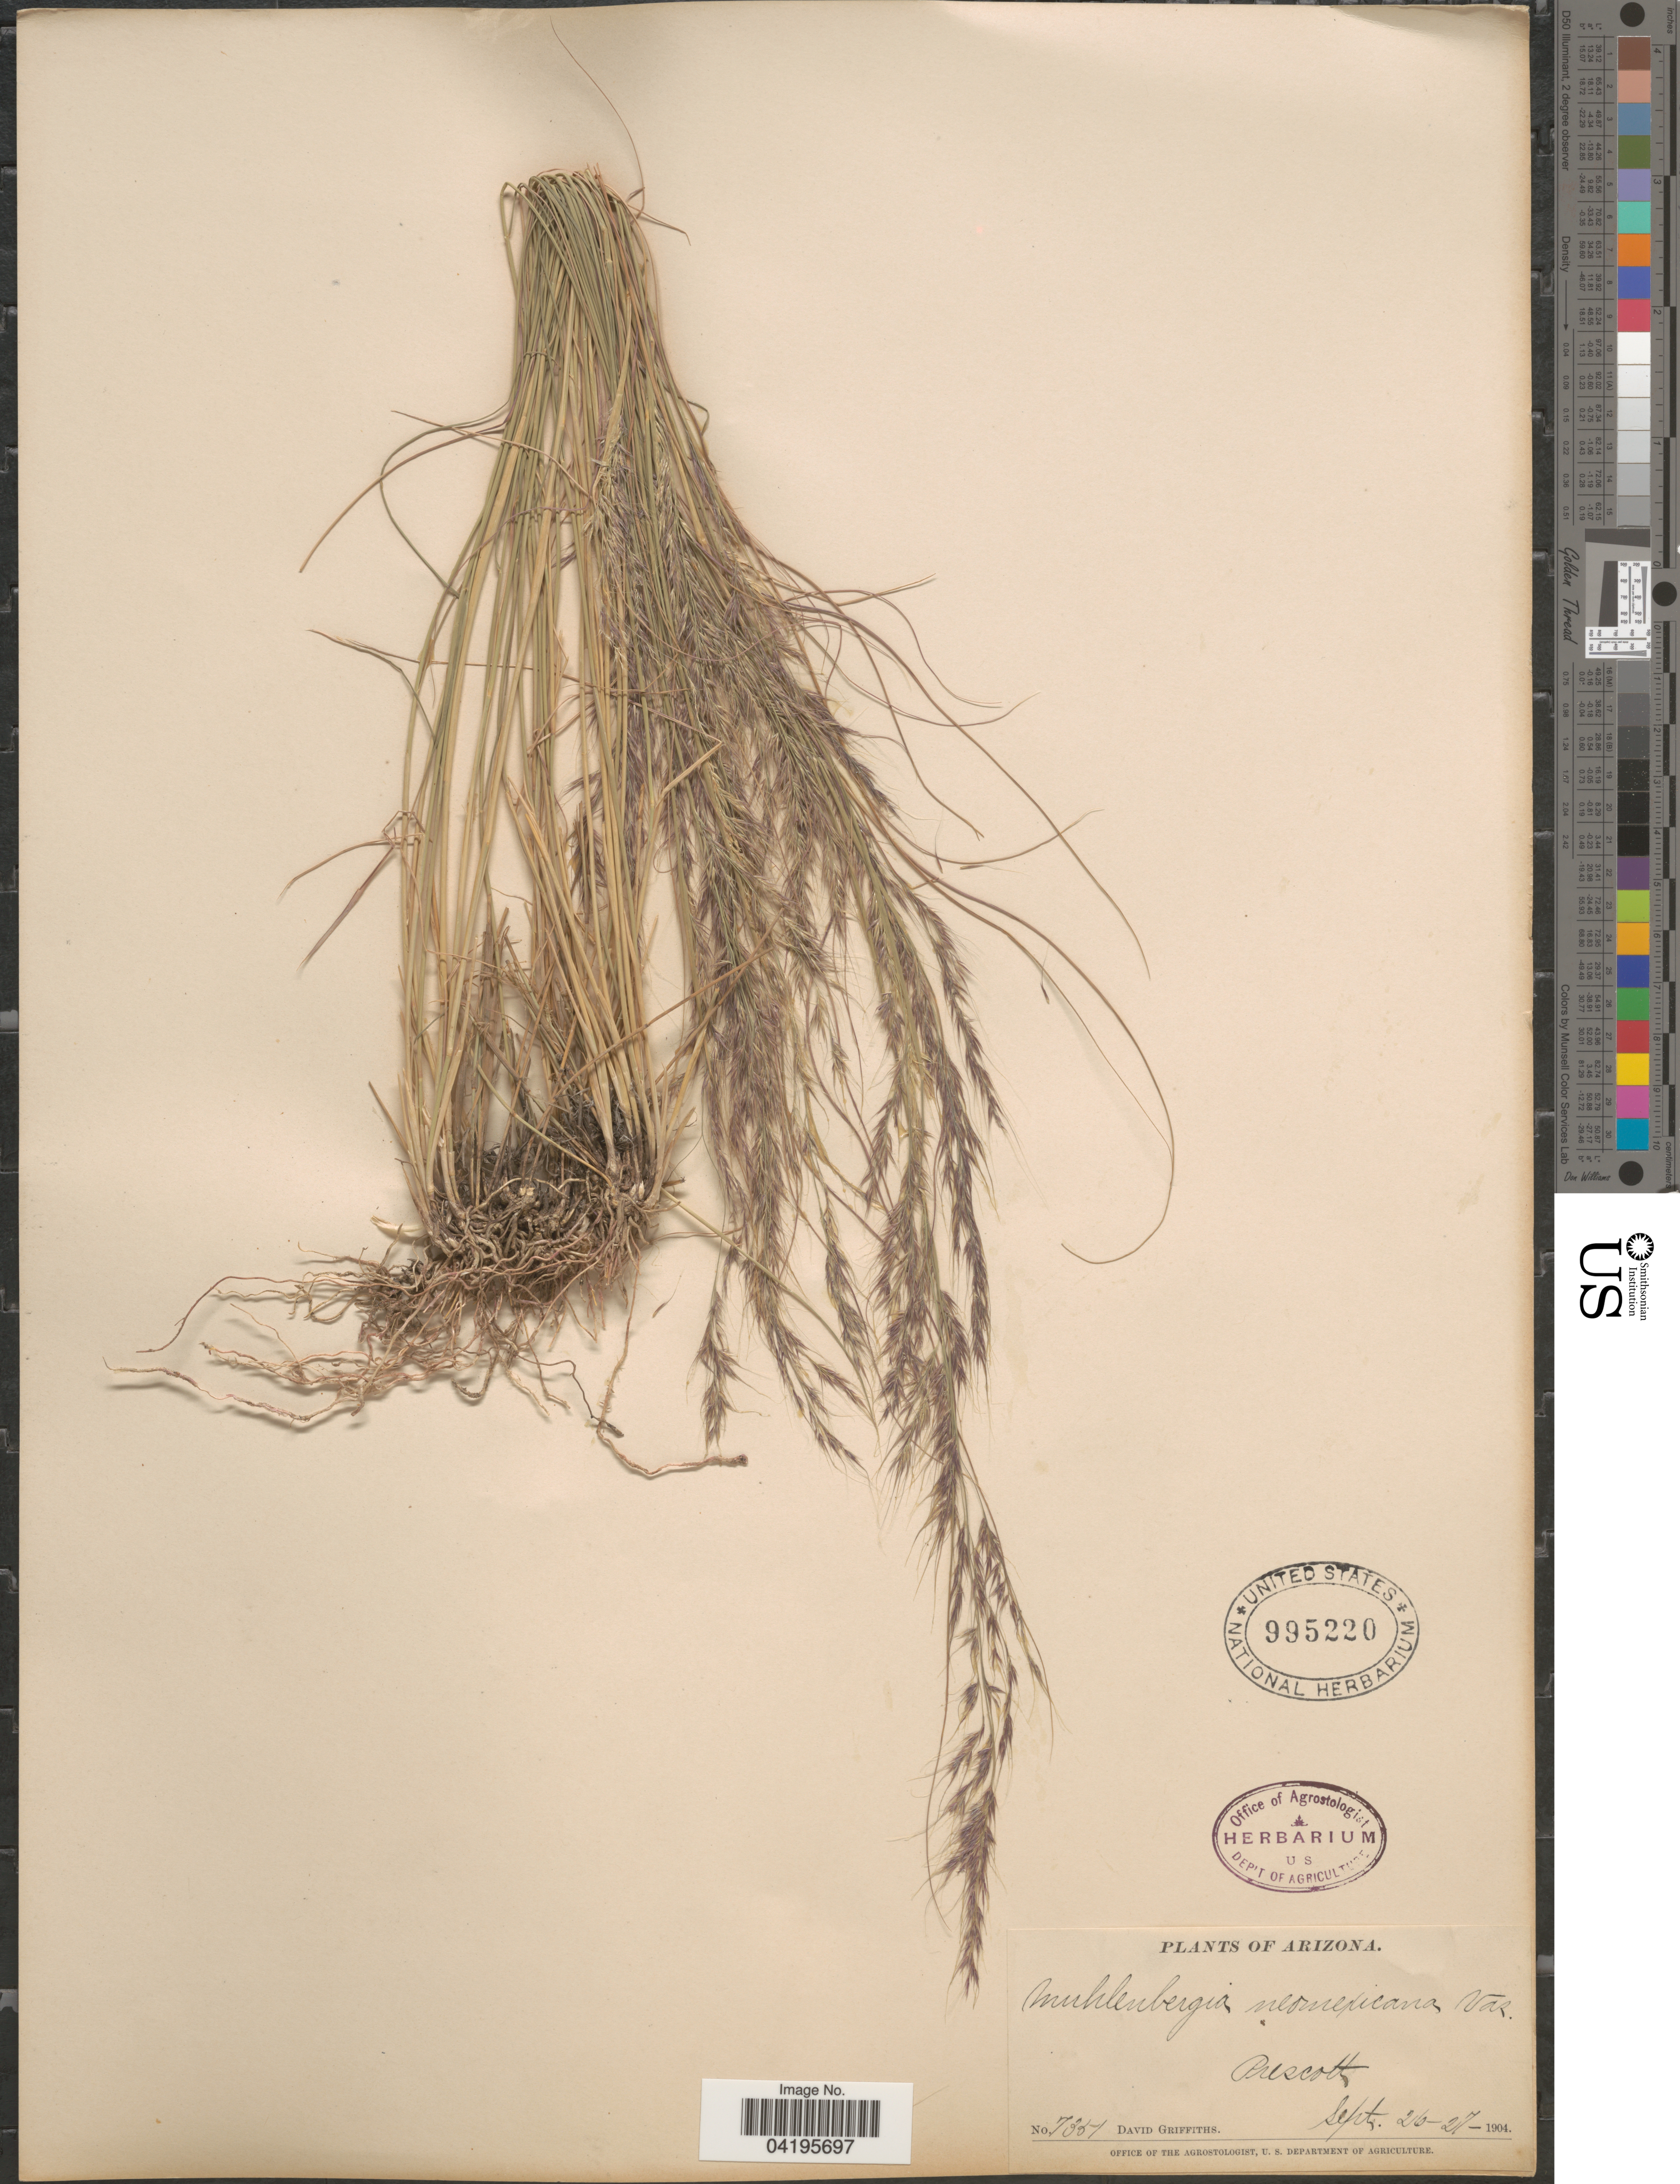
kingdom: Plantae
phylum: Tracheophyta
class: Liliopsida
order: Poales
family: Poaceae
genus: Muhlenbergia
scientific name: Muhlenbergia pauciflora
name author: Buckley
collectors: D. Griffiths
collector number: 7351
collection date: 1904-09-26/1904-09-27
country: United States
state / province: Arizona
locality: Prescott.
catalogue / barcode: US 995220